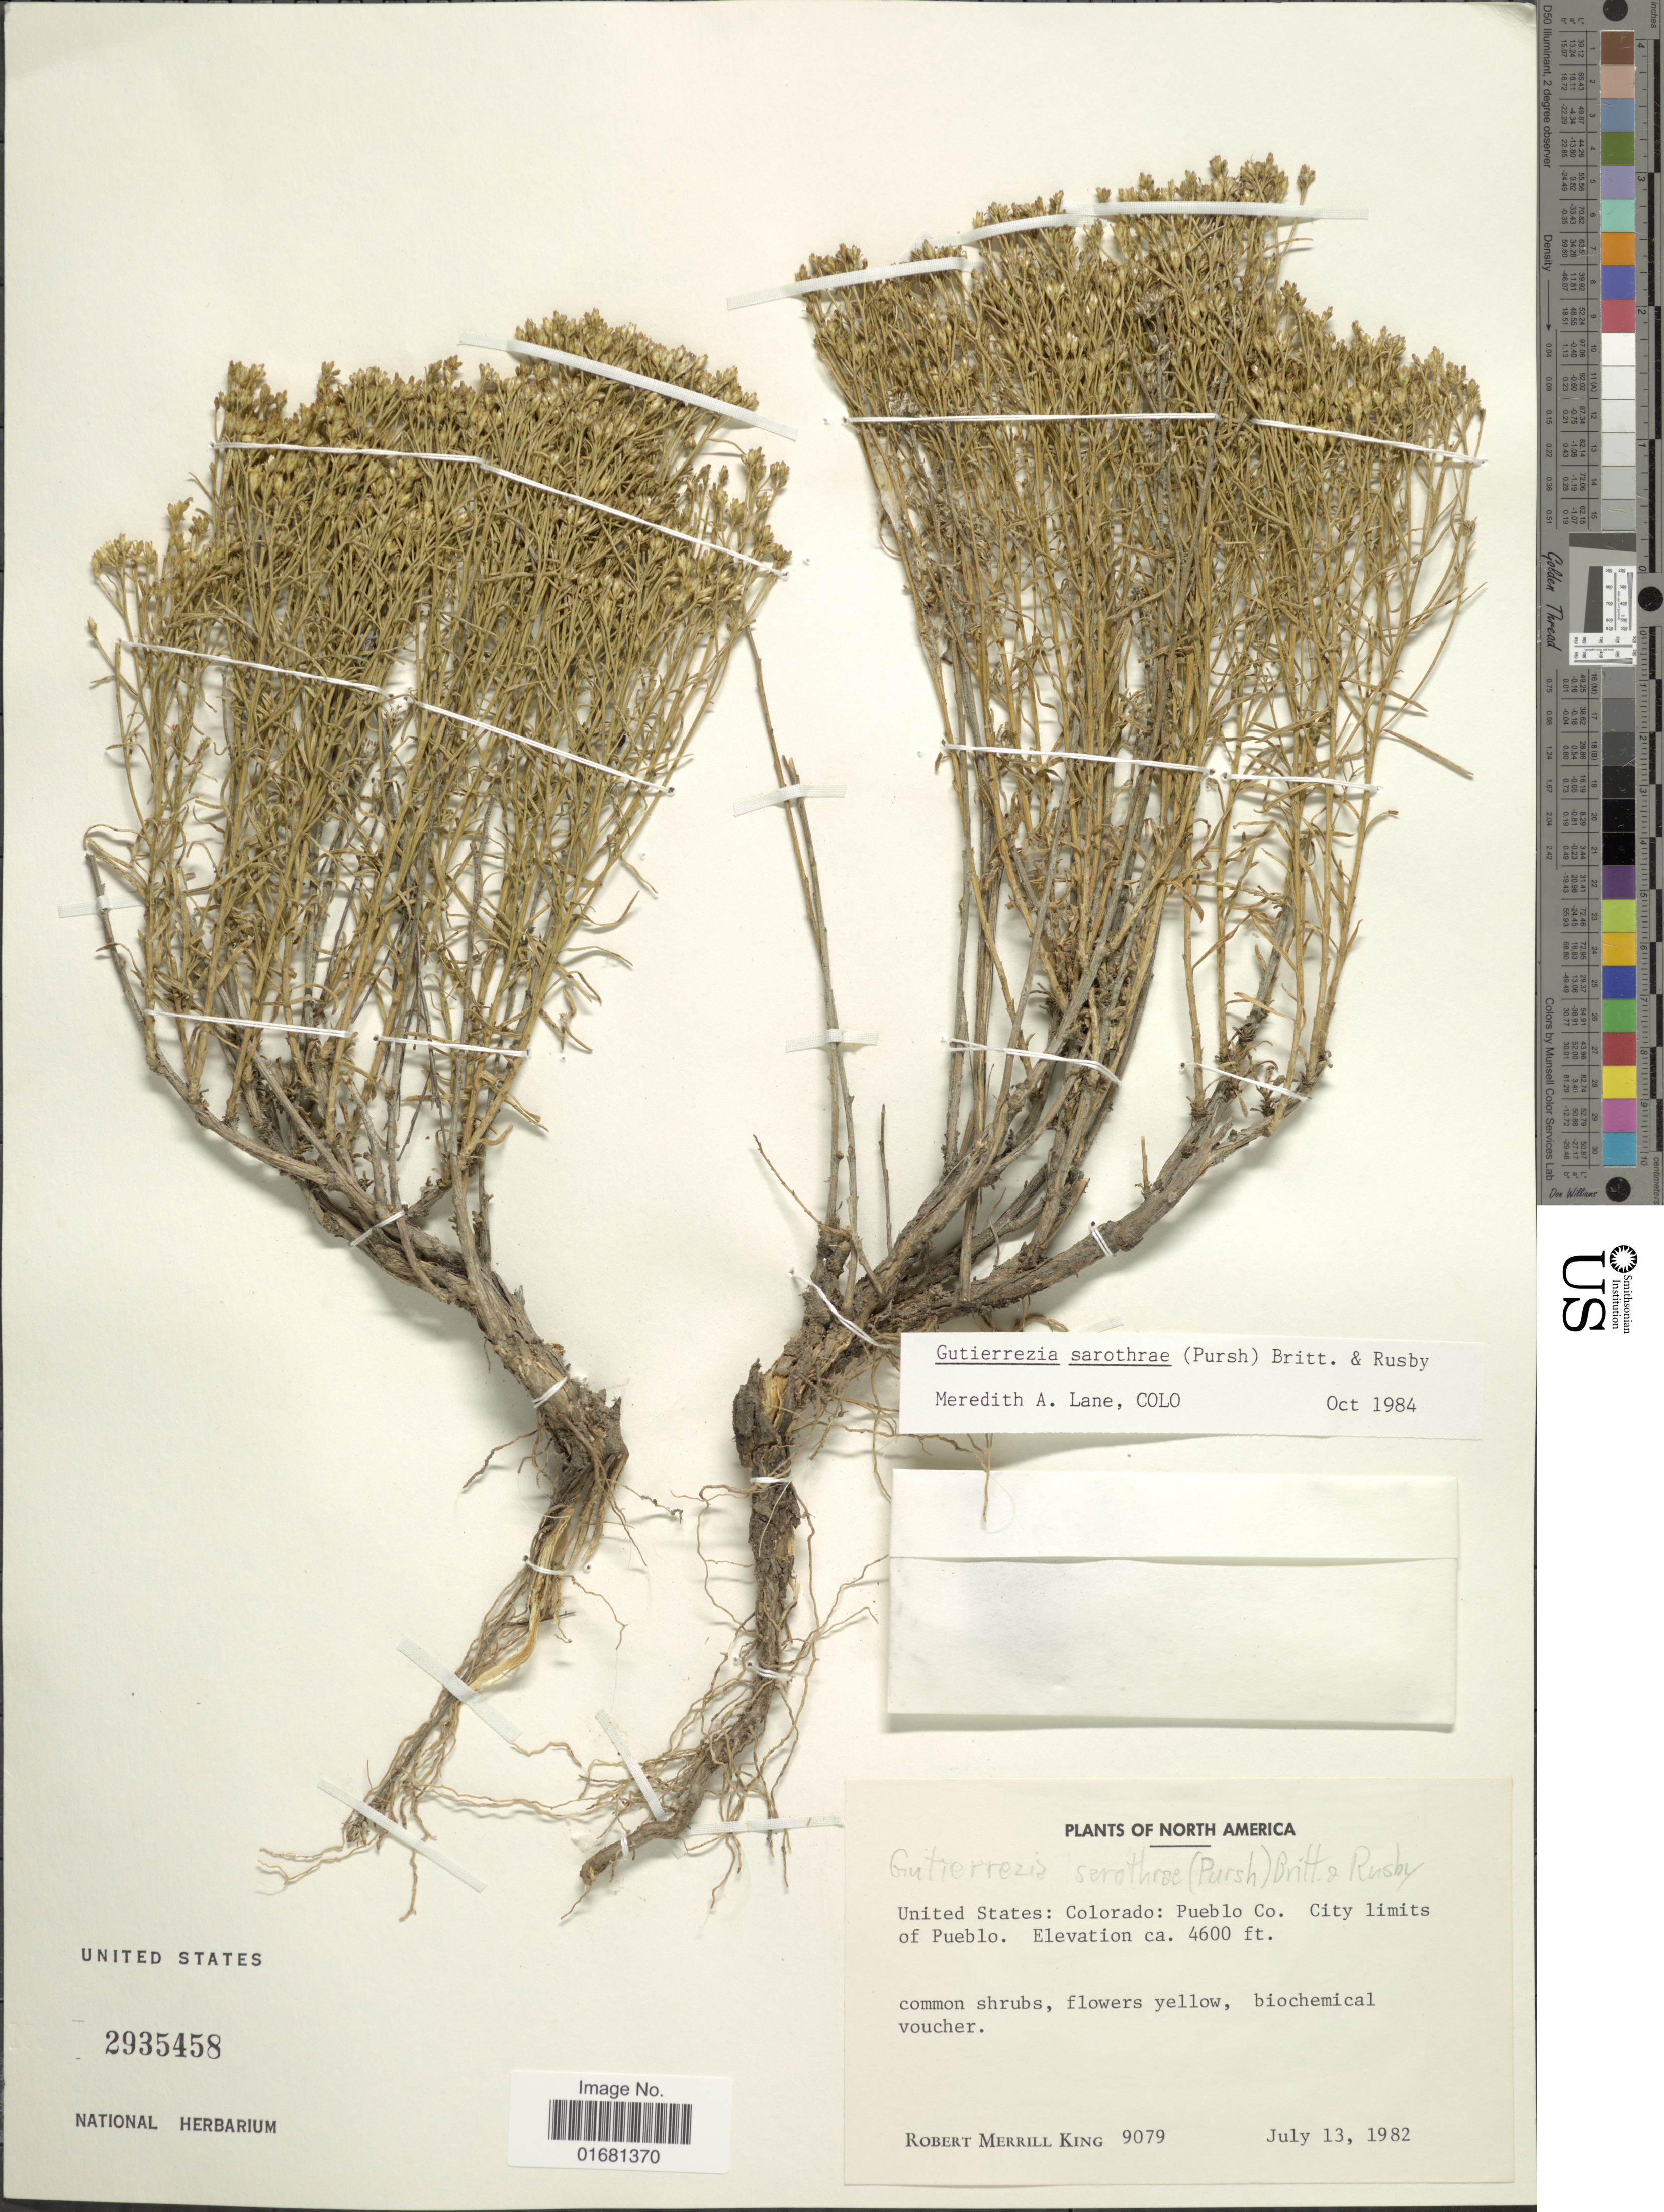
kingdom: Plantae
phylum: Tracheophyta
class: Magnoliopsida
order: Asterales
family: Asteraceae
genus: Gutierrezia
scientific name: Gutierrezia sarothrae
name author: (Pursh) Britton & Rusby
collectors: R. M. King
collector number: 9079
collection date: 1982-07-13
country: United States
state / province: Colorado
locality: United StatesL Colorado. Pueblo Co. City Limits of Pueblo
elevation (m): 1402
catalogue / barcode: US 2935458